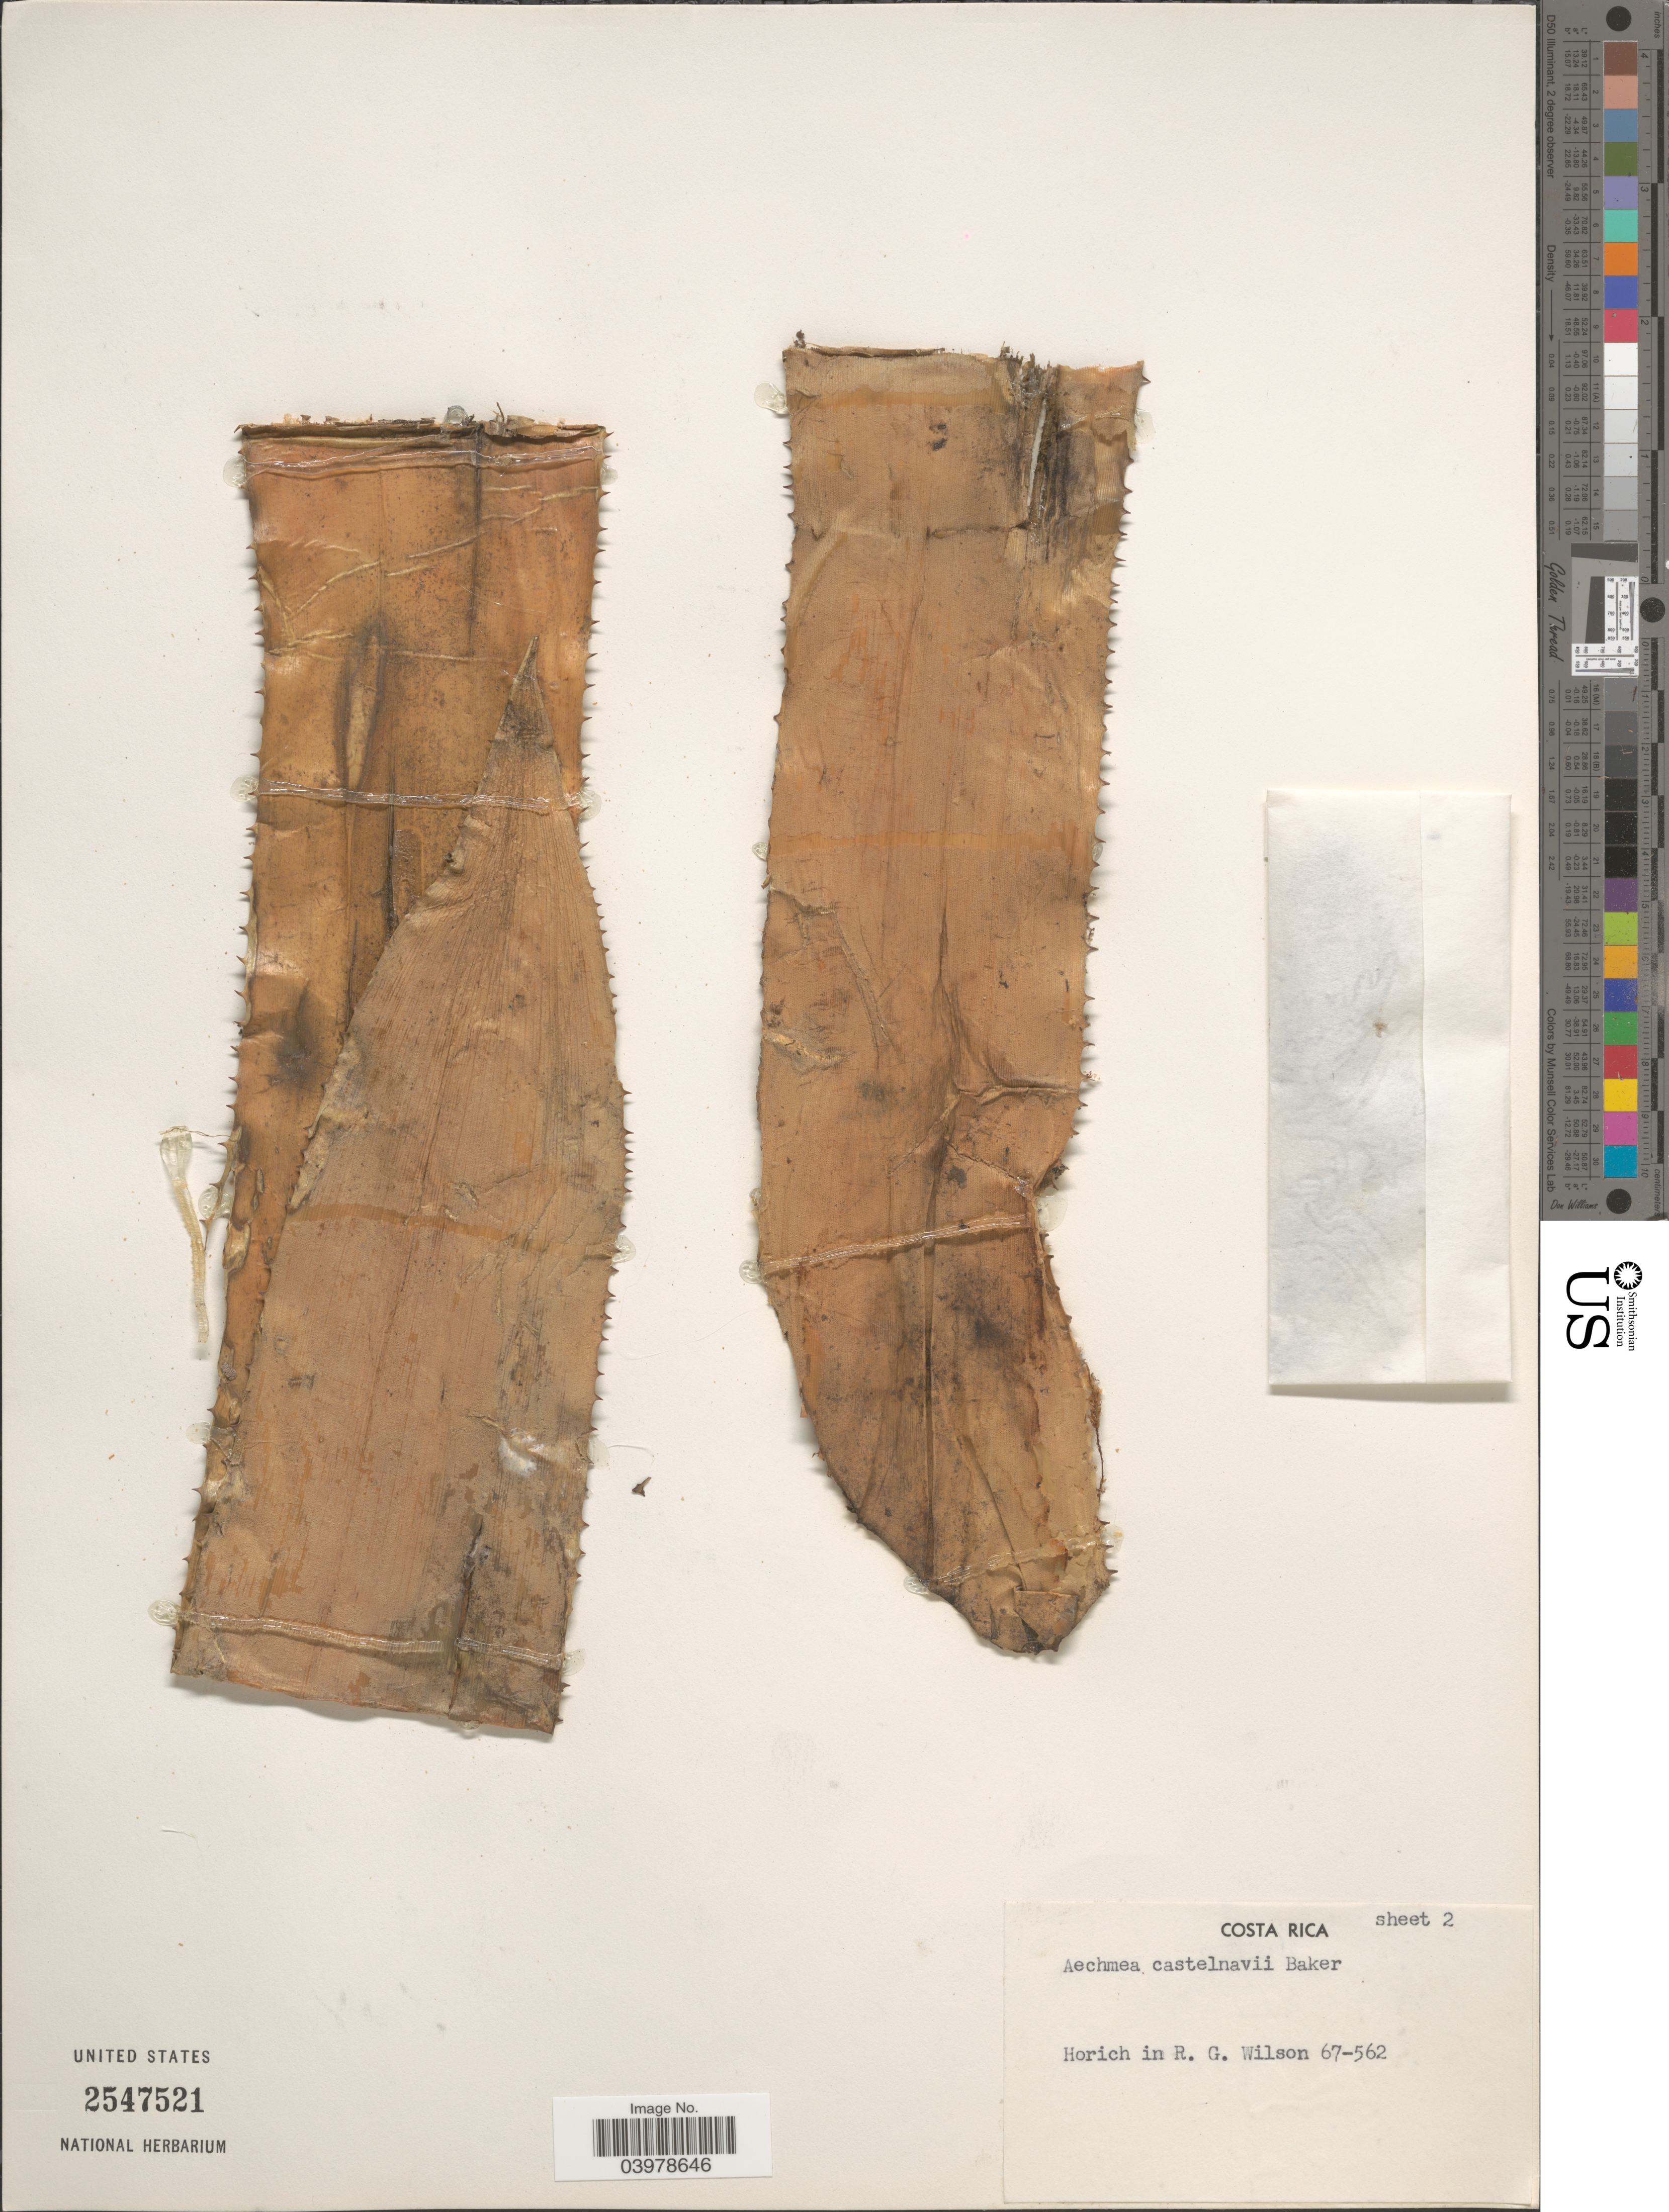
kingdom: Plantae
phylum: Tracheophyta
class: Liliopsida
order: Poales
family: Bromeliaceae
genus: Aechmea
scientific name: Aechmea castelnavii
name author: Baker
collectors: Horich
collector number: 67-562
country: Costa Rica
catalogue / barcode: US 2547521